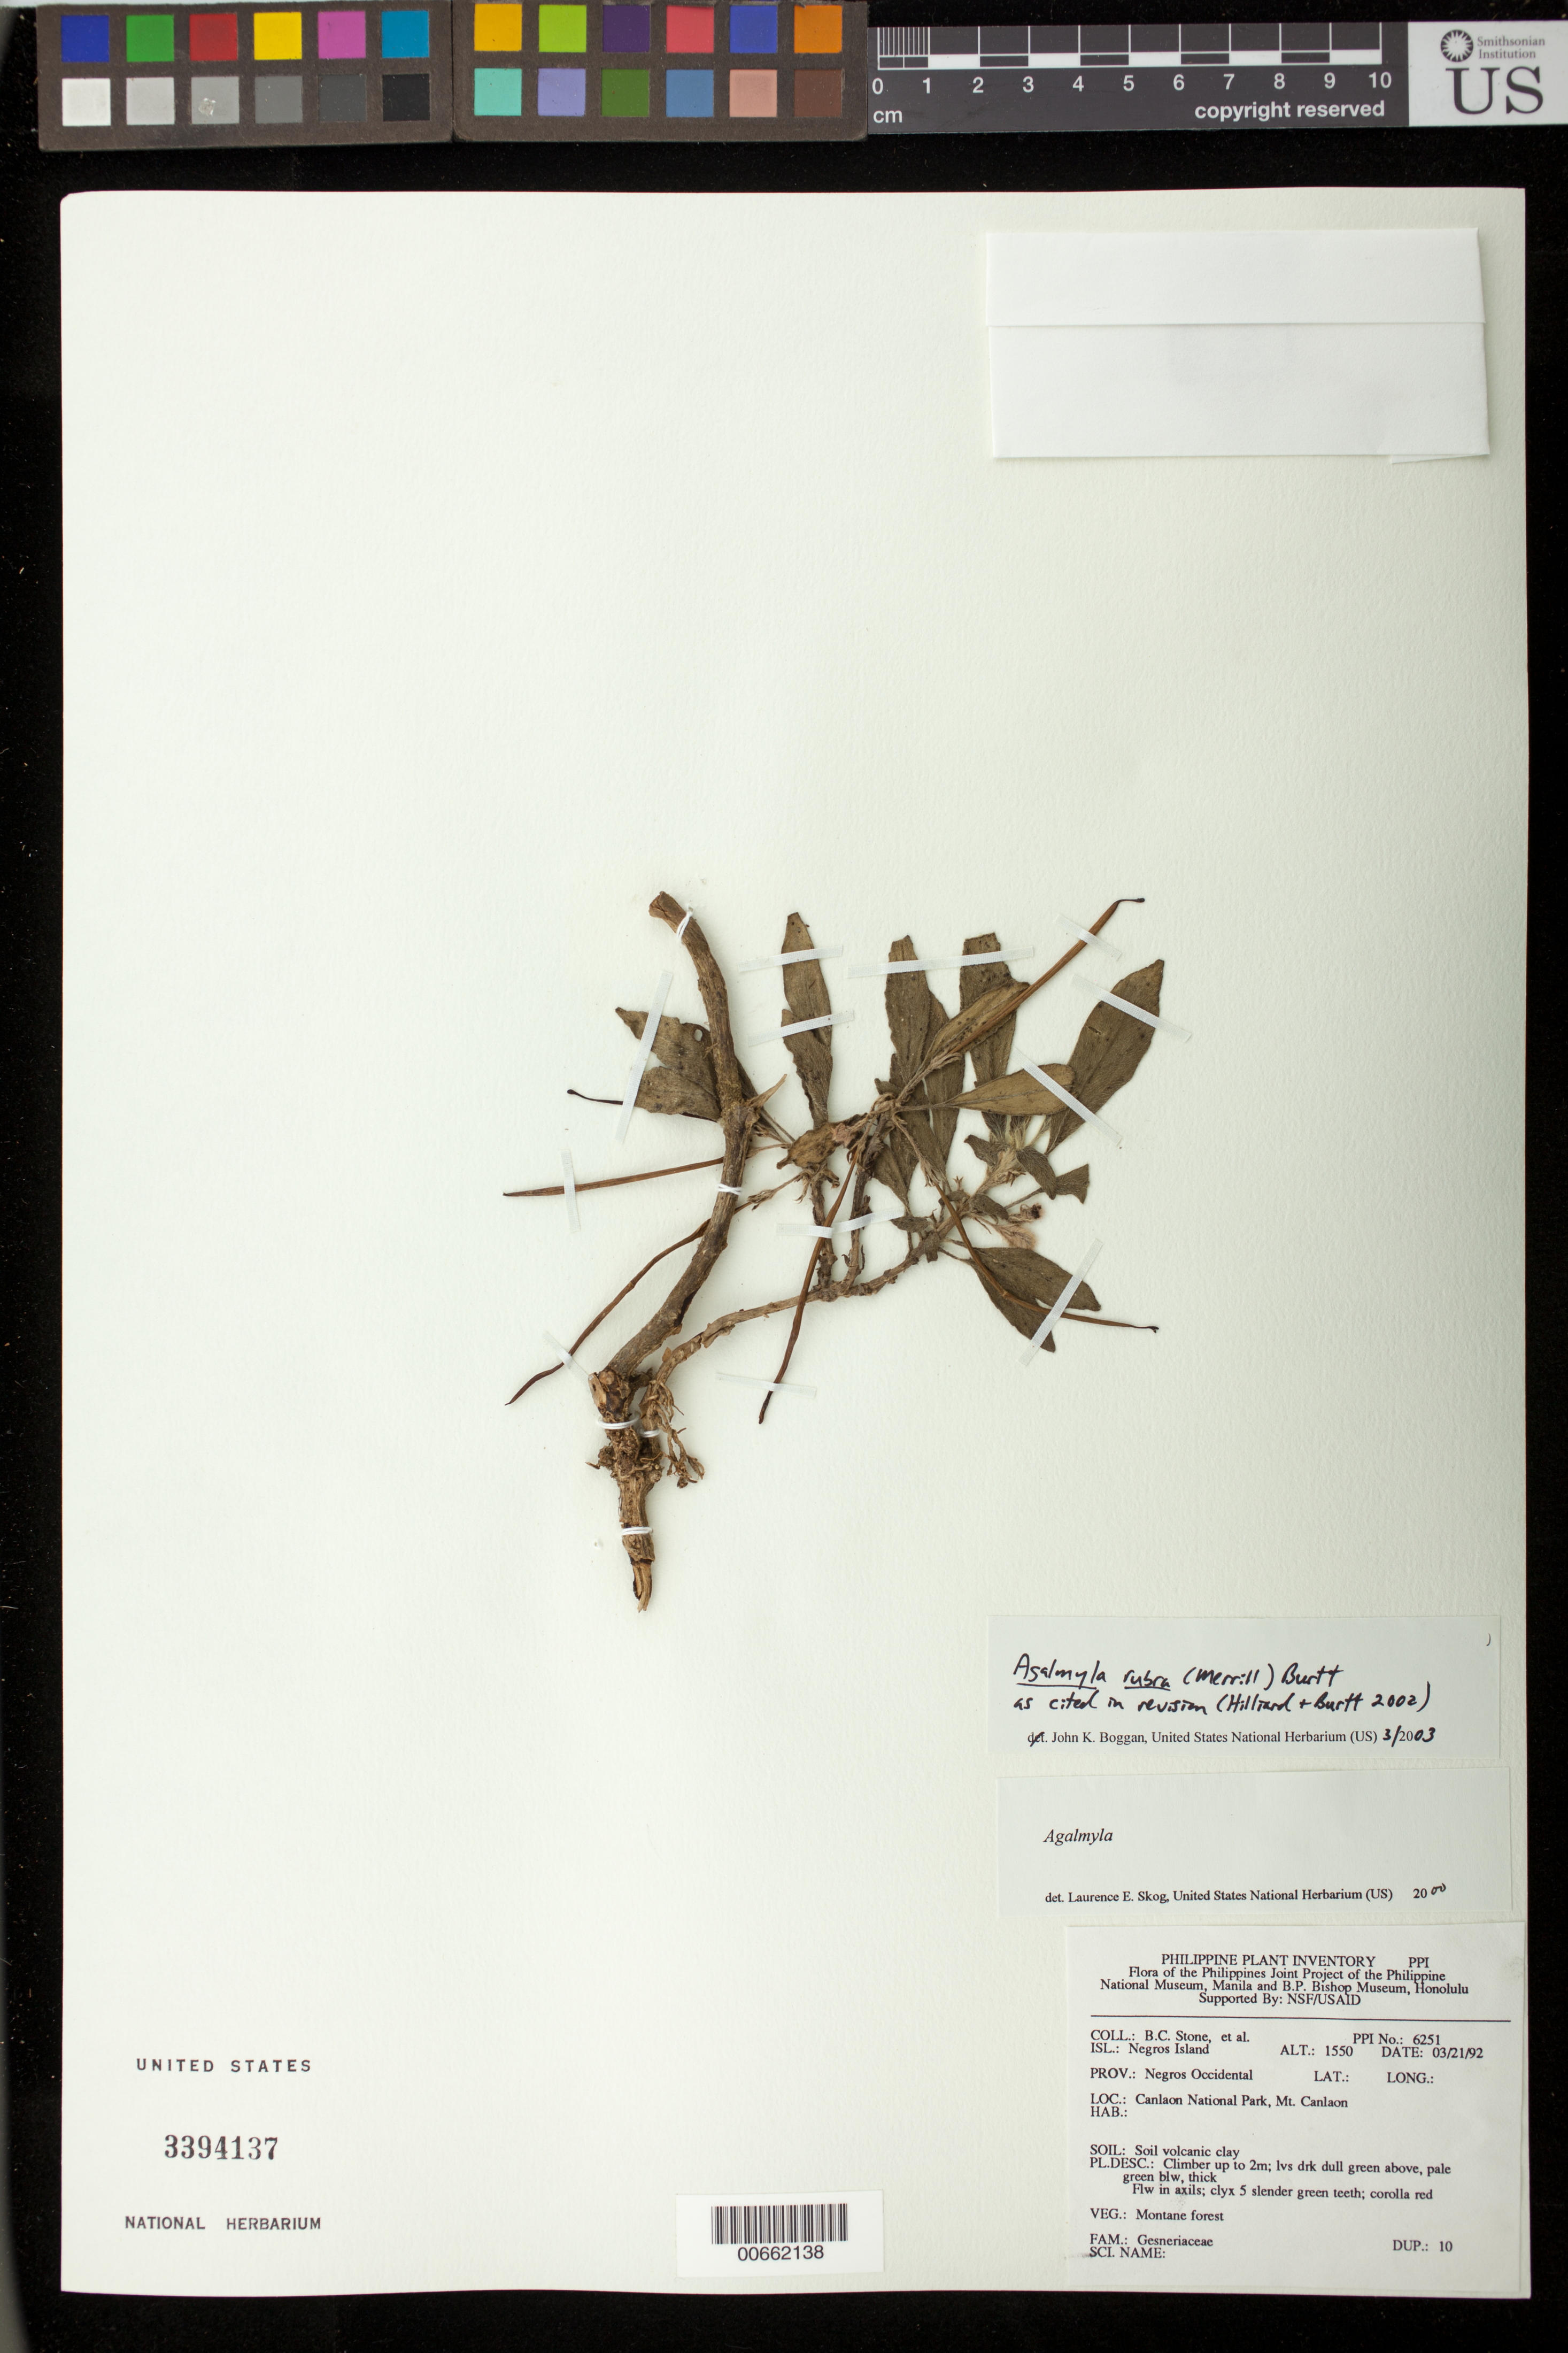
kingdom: Plantae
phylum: Tracheophyta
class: Magnoliopsida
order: Lamiales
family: Gesneriaceae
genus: Agalmyla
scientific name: Agalmyla rubra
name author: (Merr.) B.L. Burtt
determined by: Hilliard, O. M.; Burtt, B. L.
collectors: B. C. Stone & et al.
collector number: PPI No. 6251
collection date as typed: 21 Mar 1992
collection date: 1992-03-21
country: Philippines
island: Negros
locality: Prov. Negros Oriental; Canlaon National Park, Mt. Canlaon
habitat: Montane forest; soil volcanic clay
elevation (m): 1550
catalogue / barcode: US 3394137